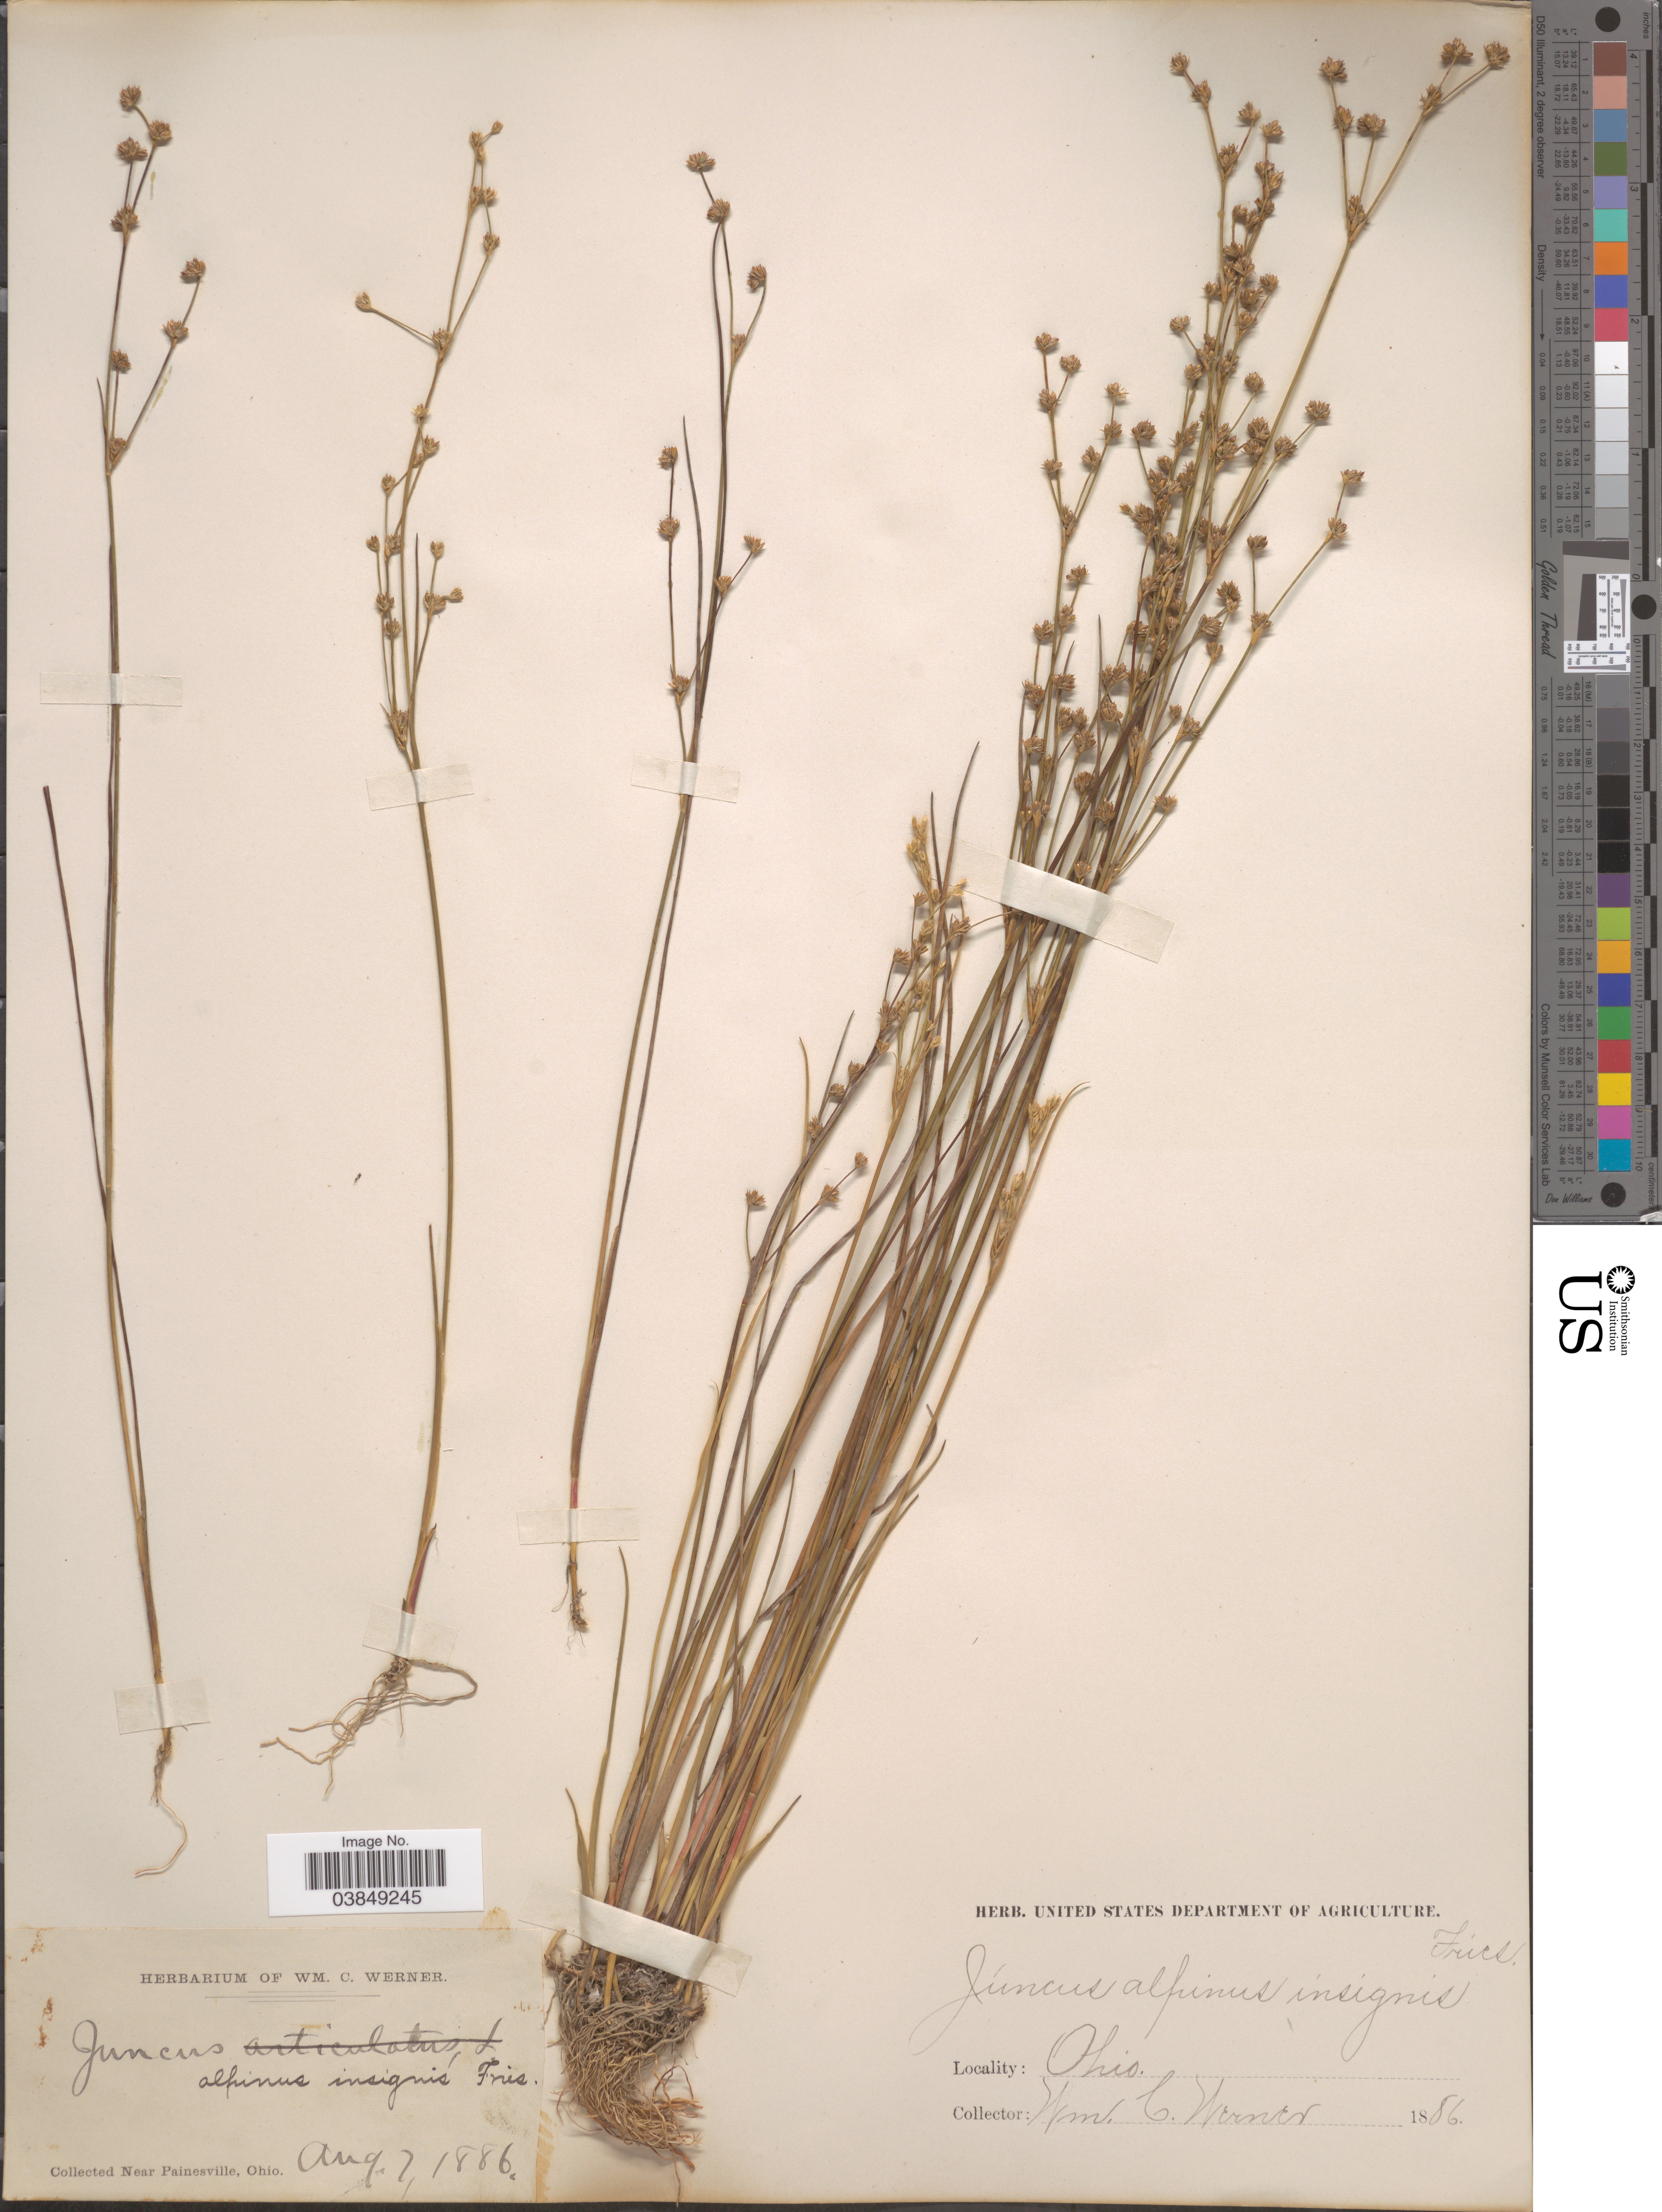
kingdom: Plantae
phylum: Tracheophyta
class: Liliopsida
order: Poales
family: Juncaceae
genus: Juncus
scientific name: Juncus rariflorus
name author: Hartm.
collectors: W. Werner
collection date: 1886-08-07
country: United States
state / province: Ohio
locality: Near Painesville.